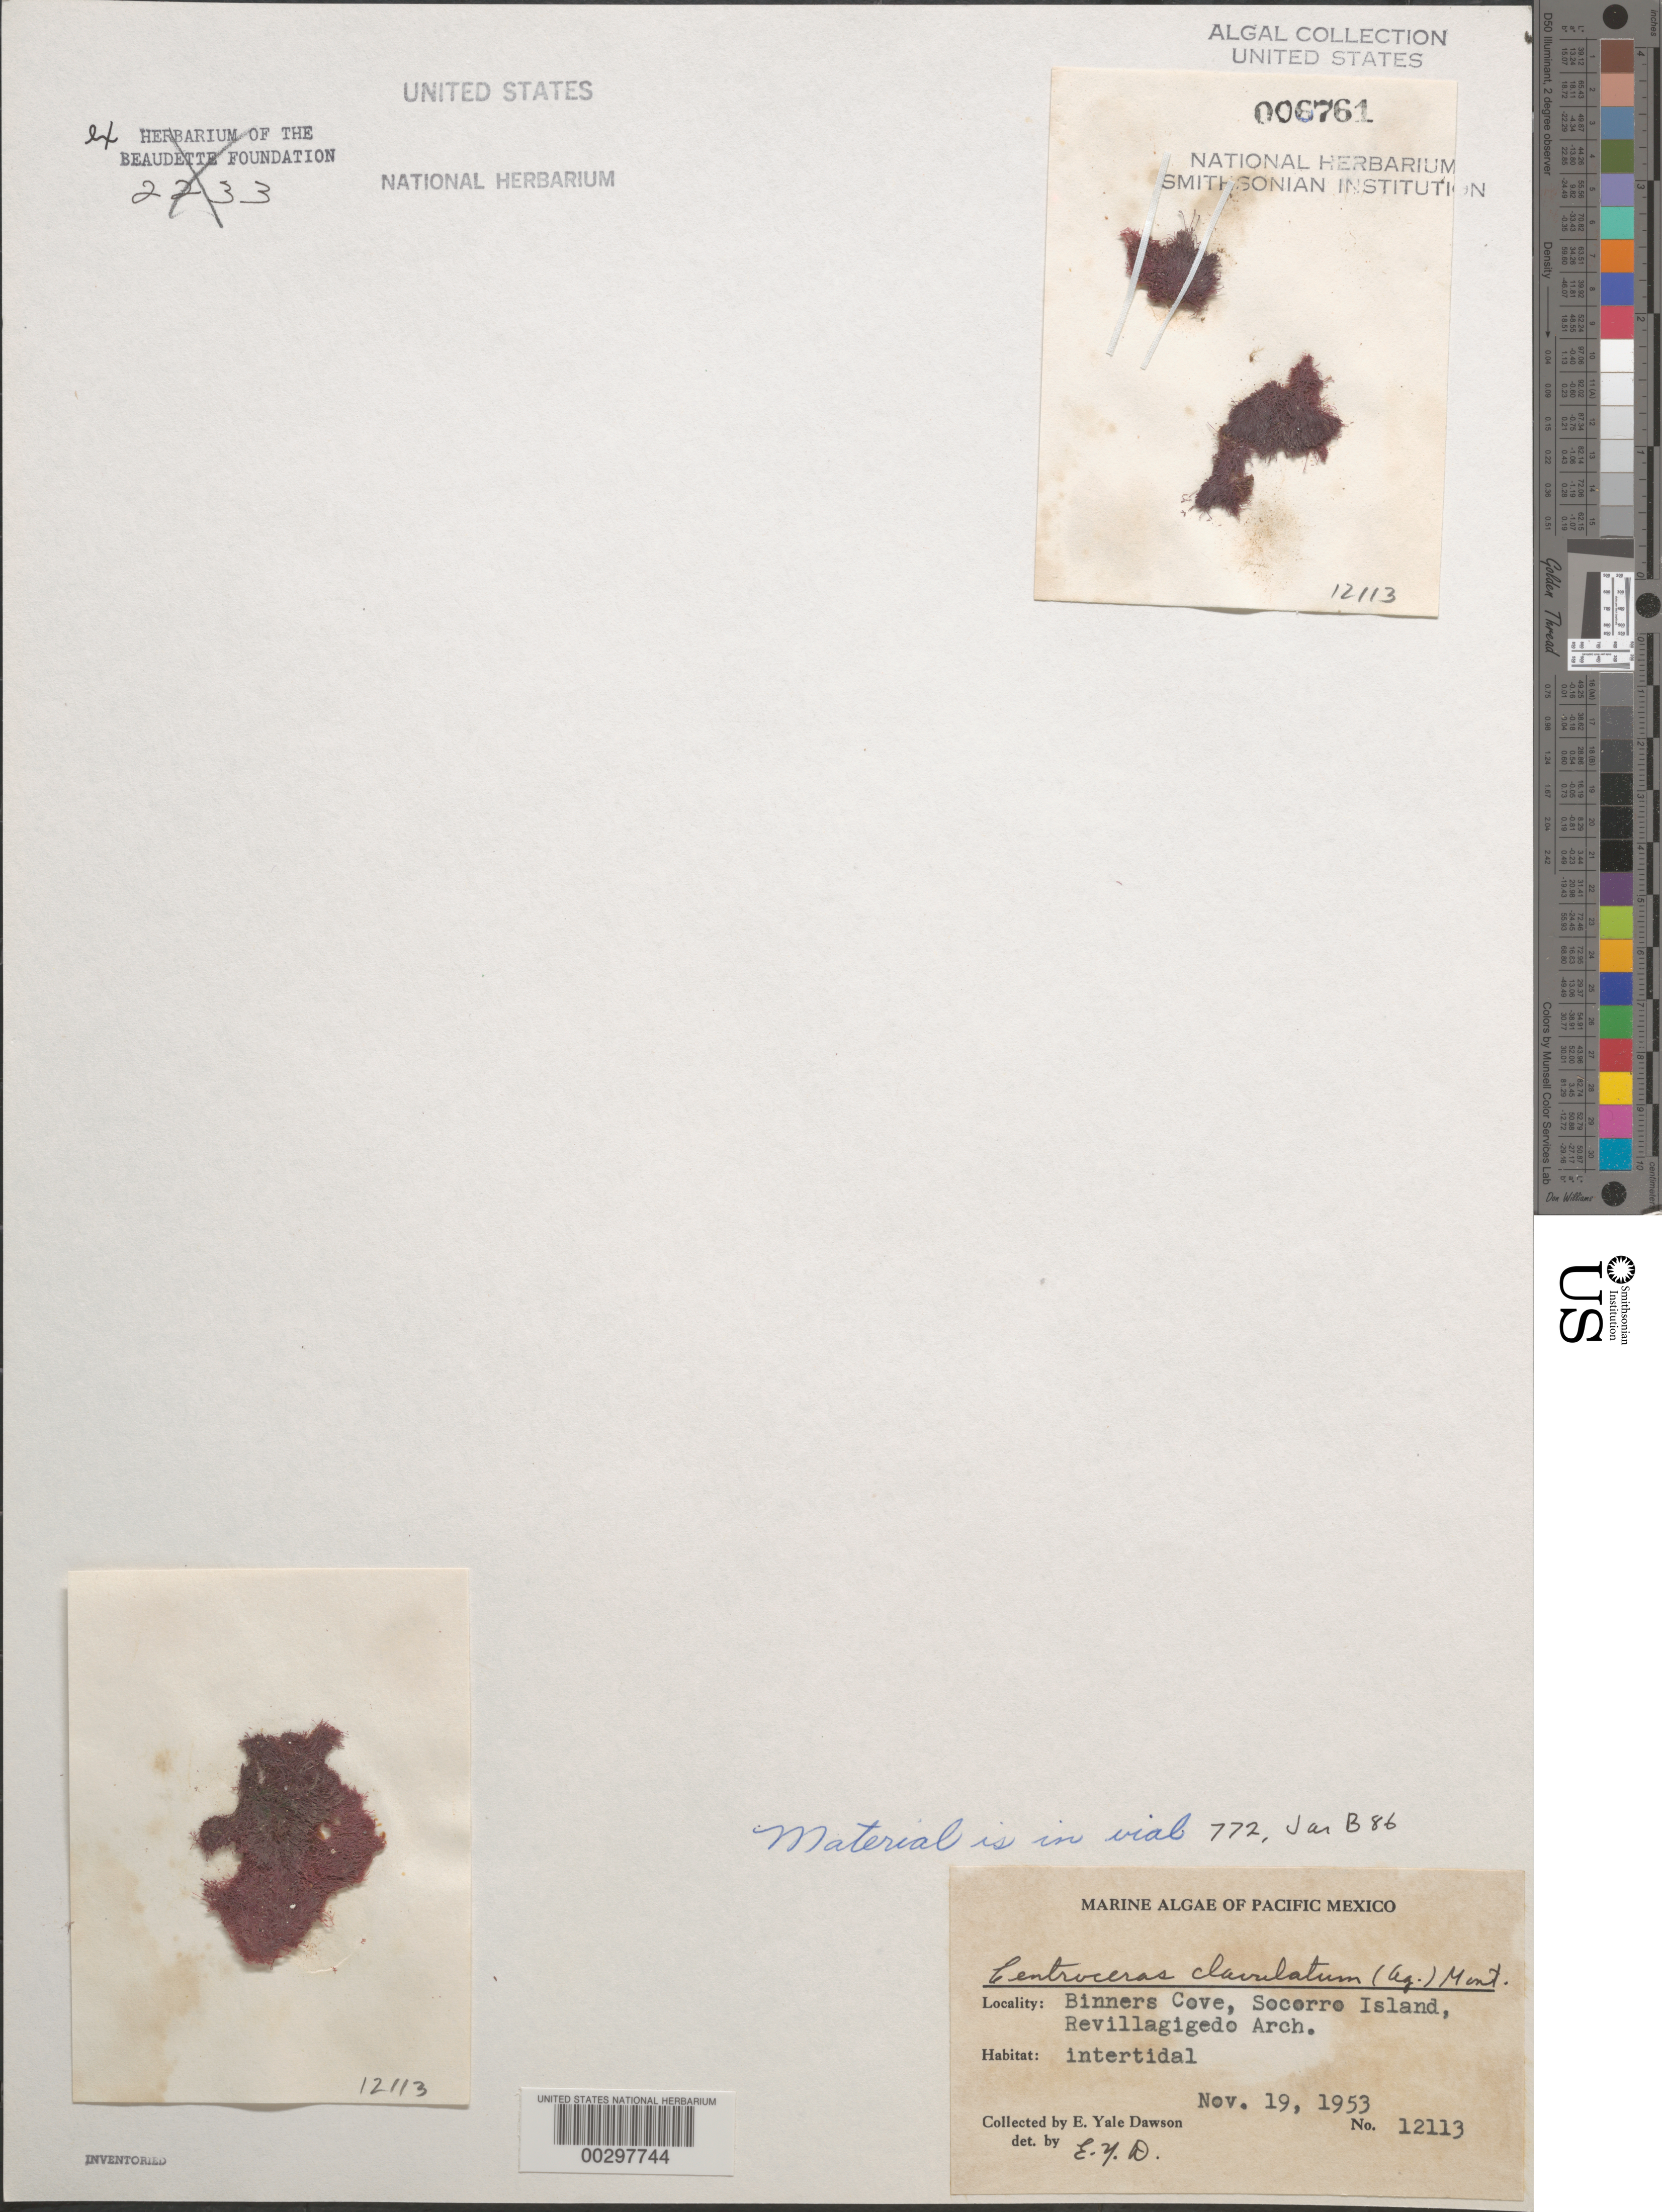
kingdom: Plantae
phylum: Rhodophyta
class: Florideophyceae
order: Ceramiales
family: Ceramiaceae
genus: Centroceras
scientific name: Centroceras clavulatum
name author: (C. Agardh) Mont.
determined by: Dawson, E. Y.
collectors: E. Y. Dawson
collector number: EYD 12113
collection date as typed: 19 Nov 1953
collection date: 1953-11-19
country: Mexico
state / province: Colima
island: Isla Socorro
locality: Binners Cove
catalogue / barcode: US 6761